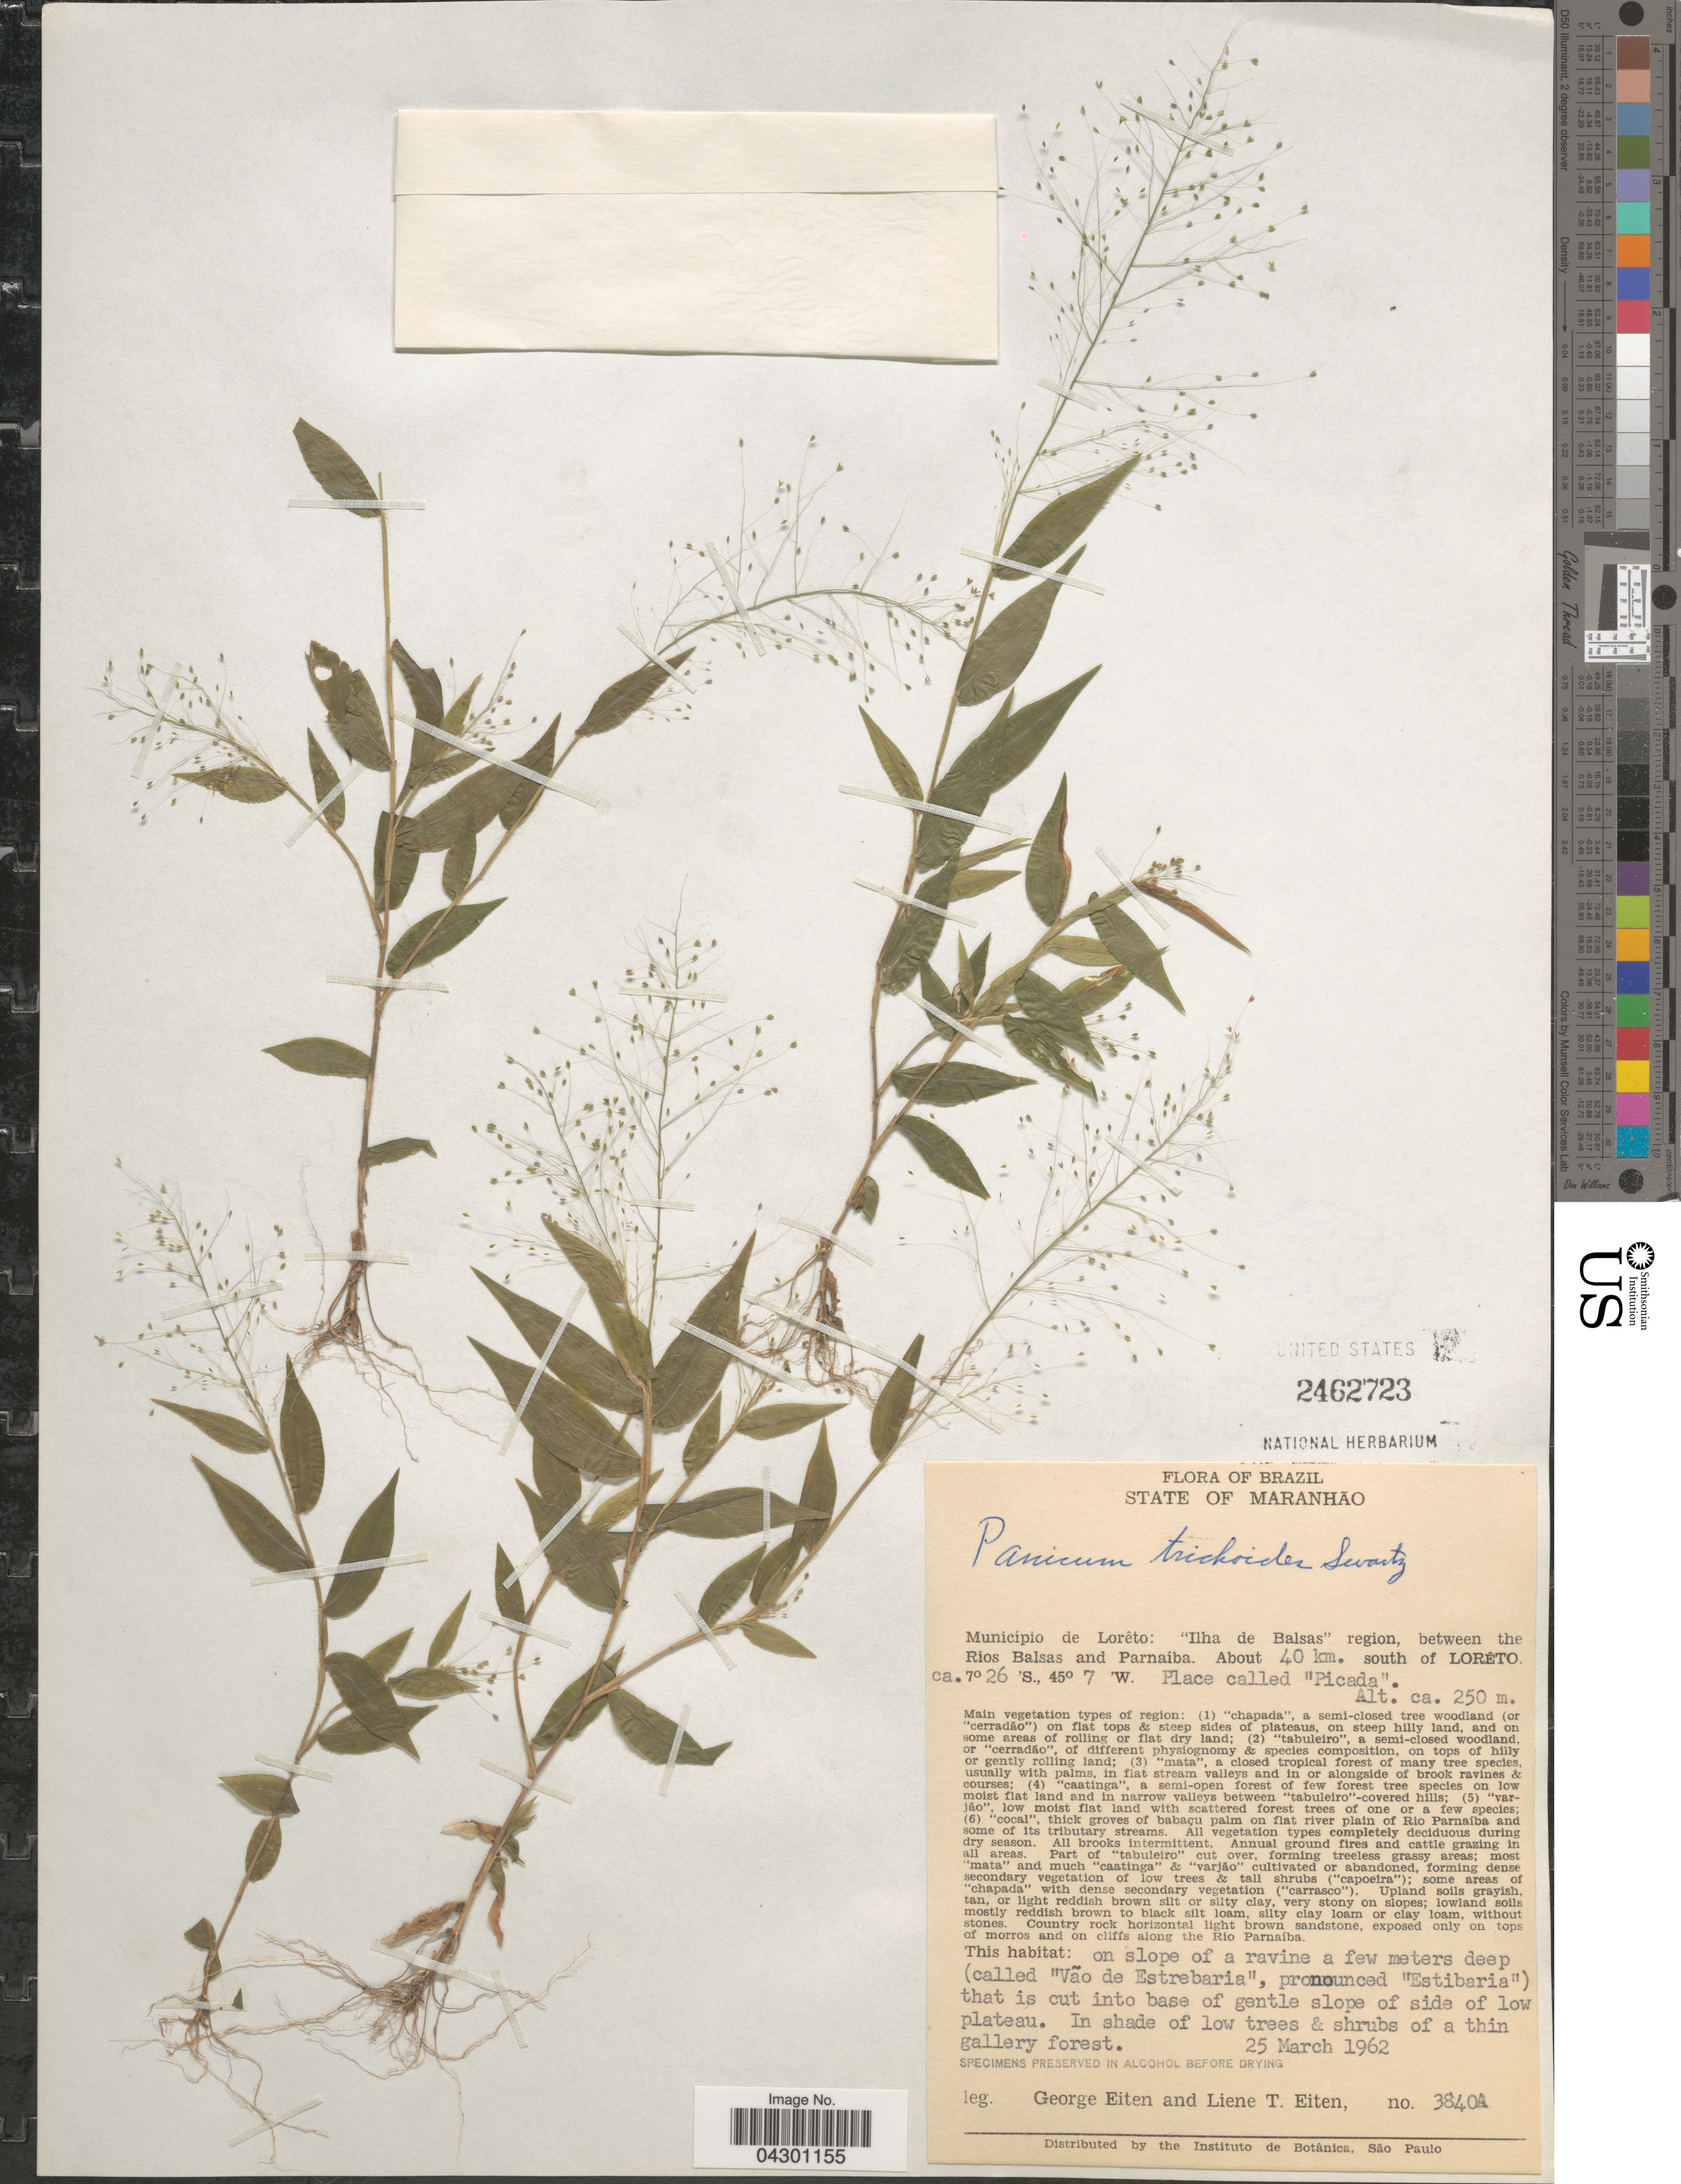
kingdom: Plantae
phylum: Tracheophyta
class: Liliopsida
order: Poales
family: Poaceae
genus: Panicum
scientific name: Panicum trichoides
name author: Sw.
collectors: G. Eiten & L. T. Eiten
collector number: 3840A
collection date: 1962-03-25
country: Ivory Coast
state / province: Sassandra-Marahoué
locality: Município de Lorêto: Ilha de Balsas, between the Rios Balsas and Parnaíba. About 40 km. south of Lorêto.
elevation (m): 250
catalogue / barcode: US 2462723